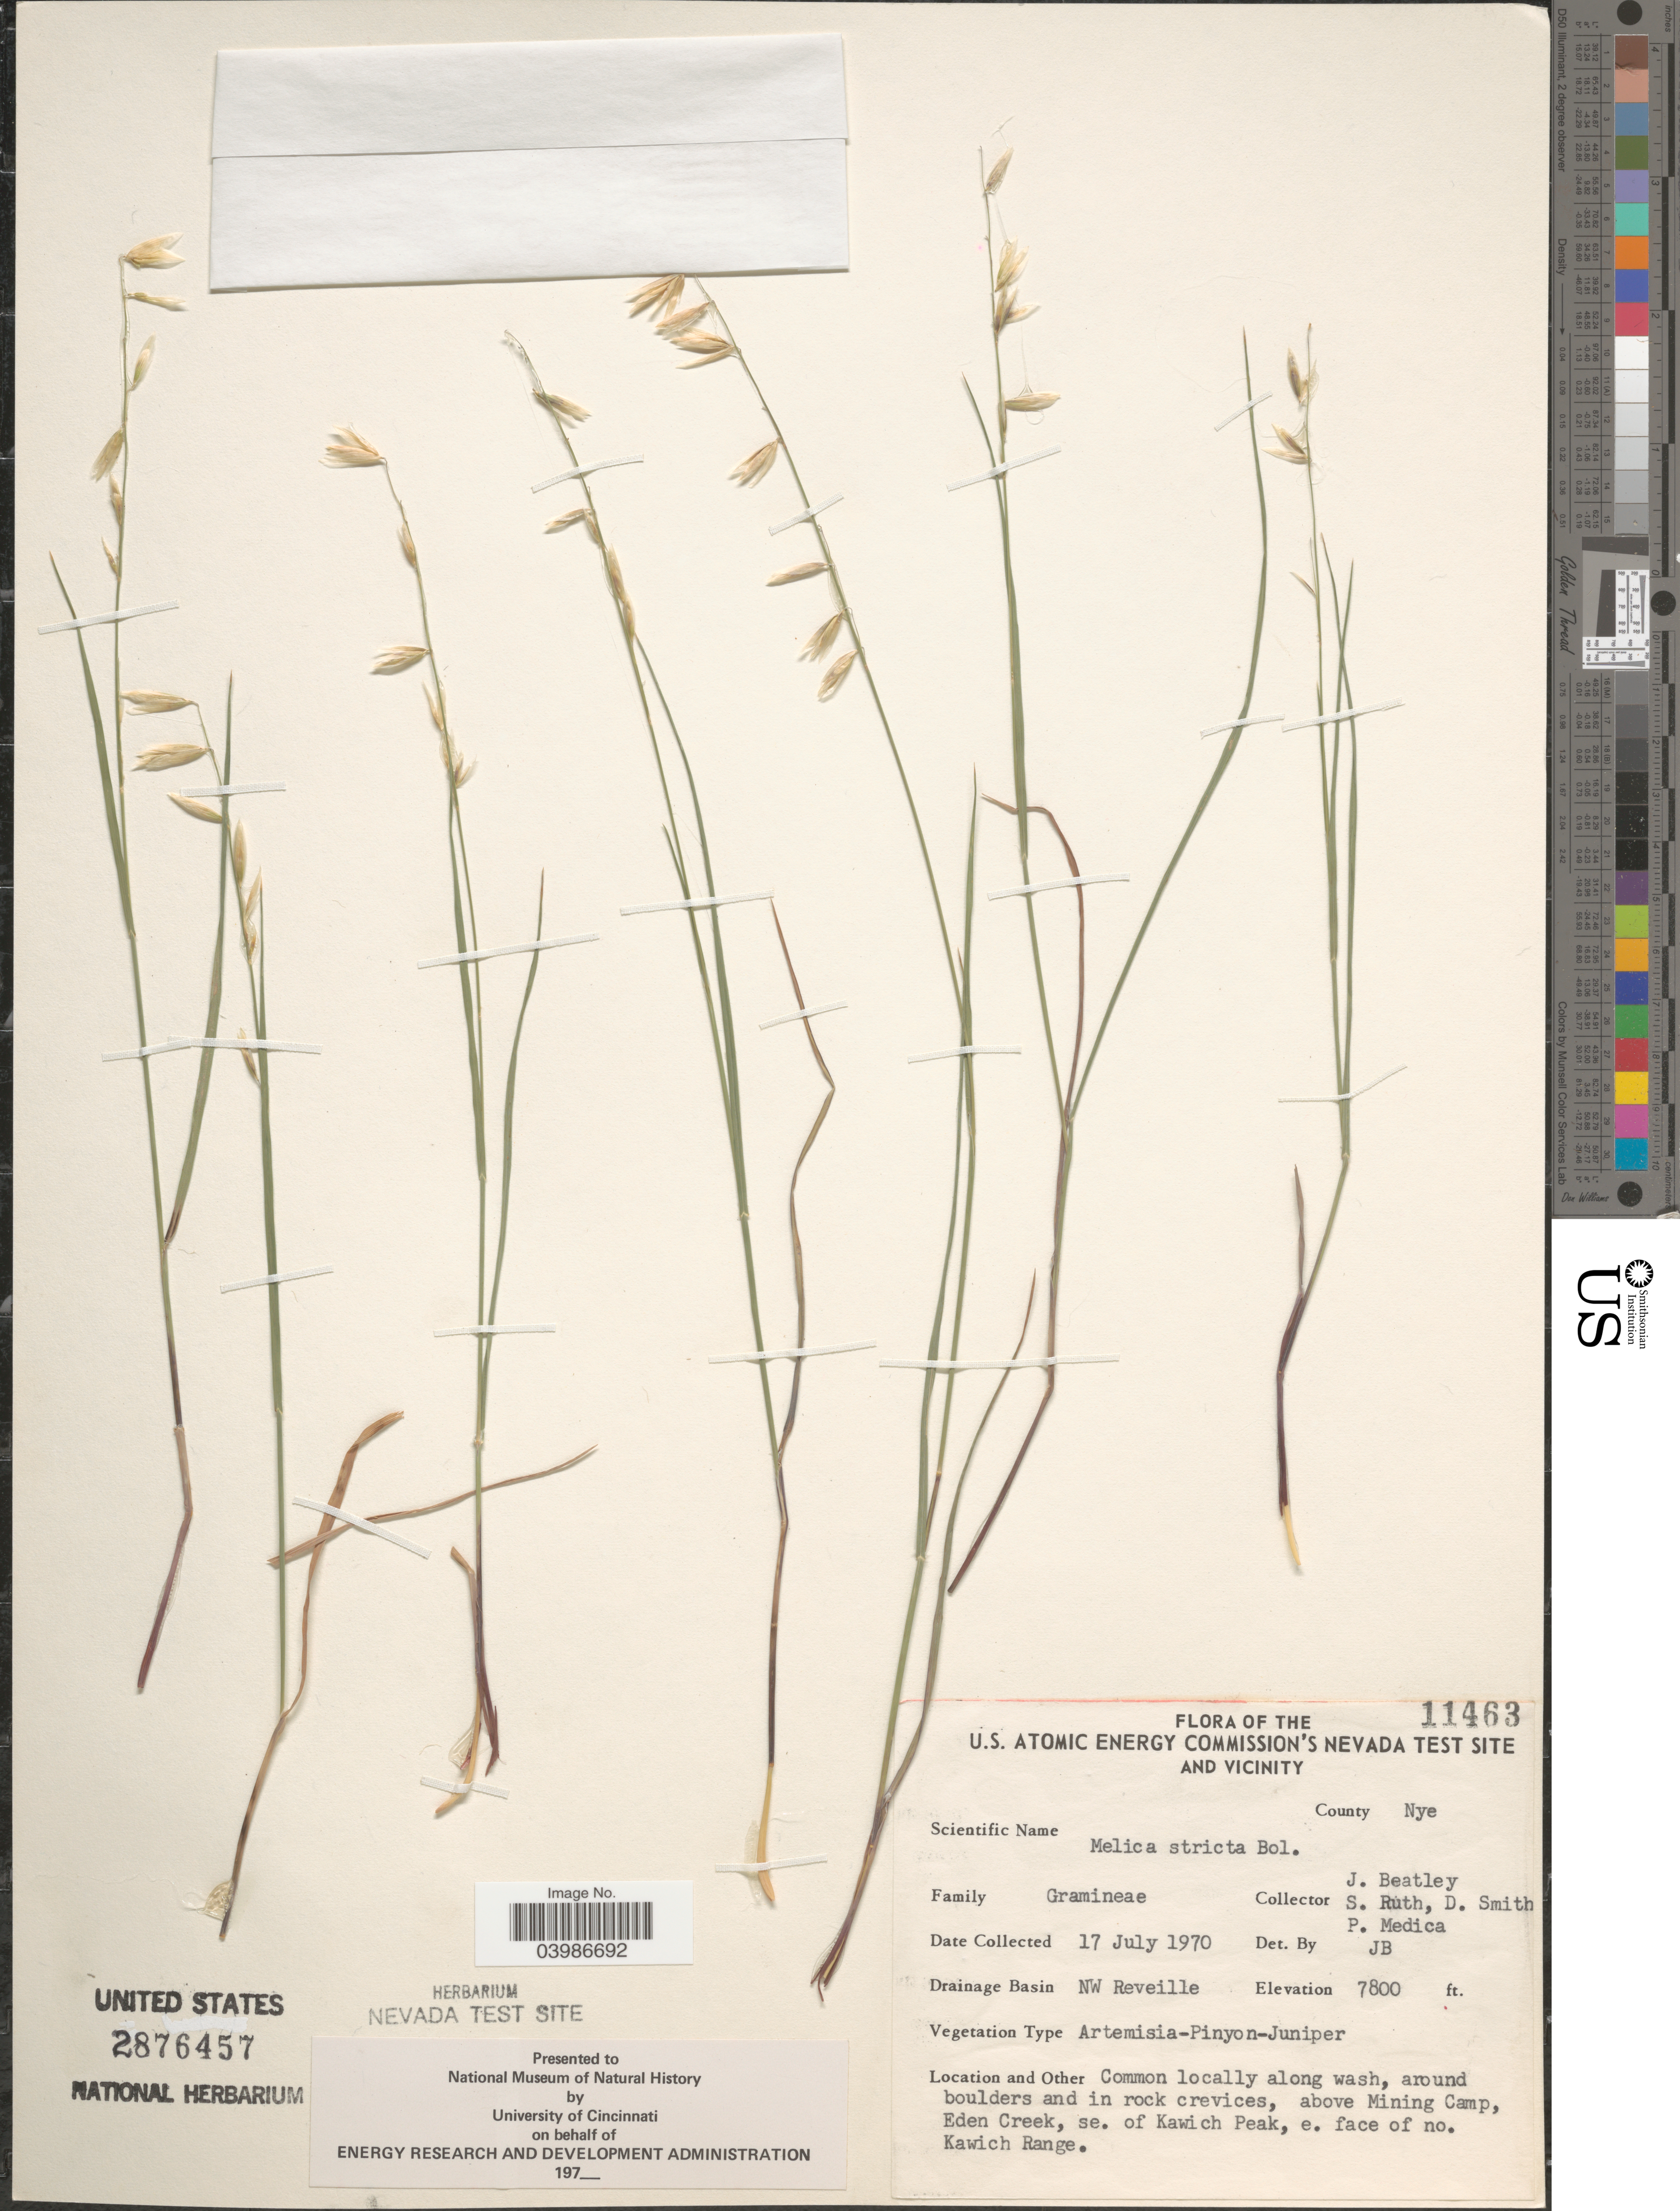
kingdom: Plantae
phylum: Tracheophyta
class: Liliopsida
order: Poales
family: Poaceae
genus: Melica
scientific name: Melica stricta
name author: Bol.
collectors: J. C. Beatley, S. Ruth, D. Smith & P. Medica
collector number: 11463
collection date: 1970-07-17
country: United States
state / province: Nevada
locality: U.S. Atomic Energy Commission's Nevada Test Site and vicinity. County Nye. Drainage Basin NW Reveille. Above Mining Camp, Eden Creek, se. of Kawich Peak, e. face of no. Kawich Range.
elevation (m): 2377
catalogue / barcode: US 2876457